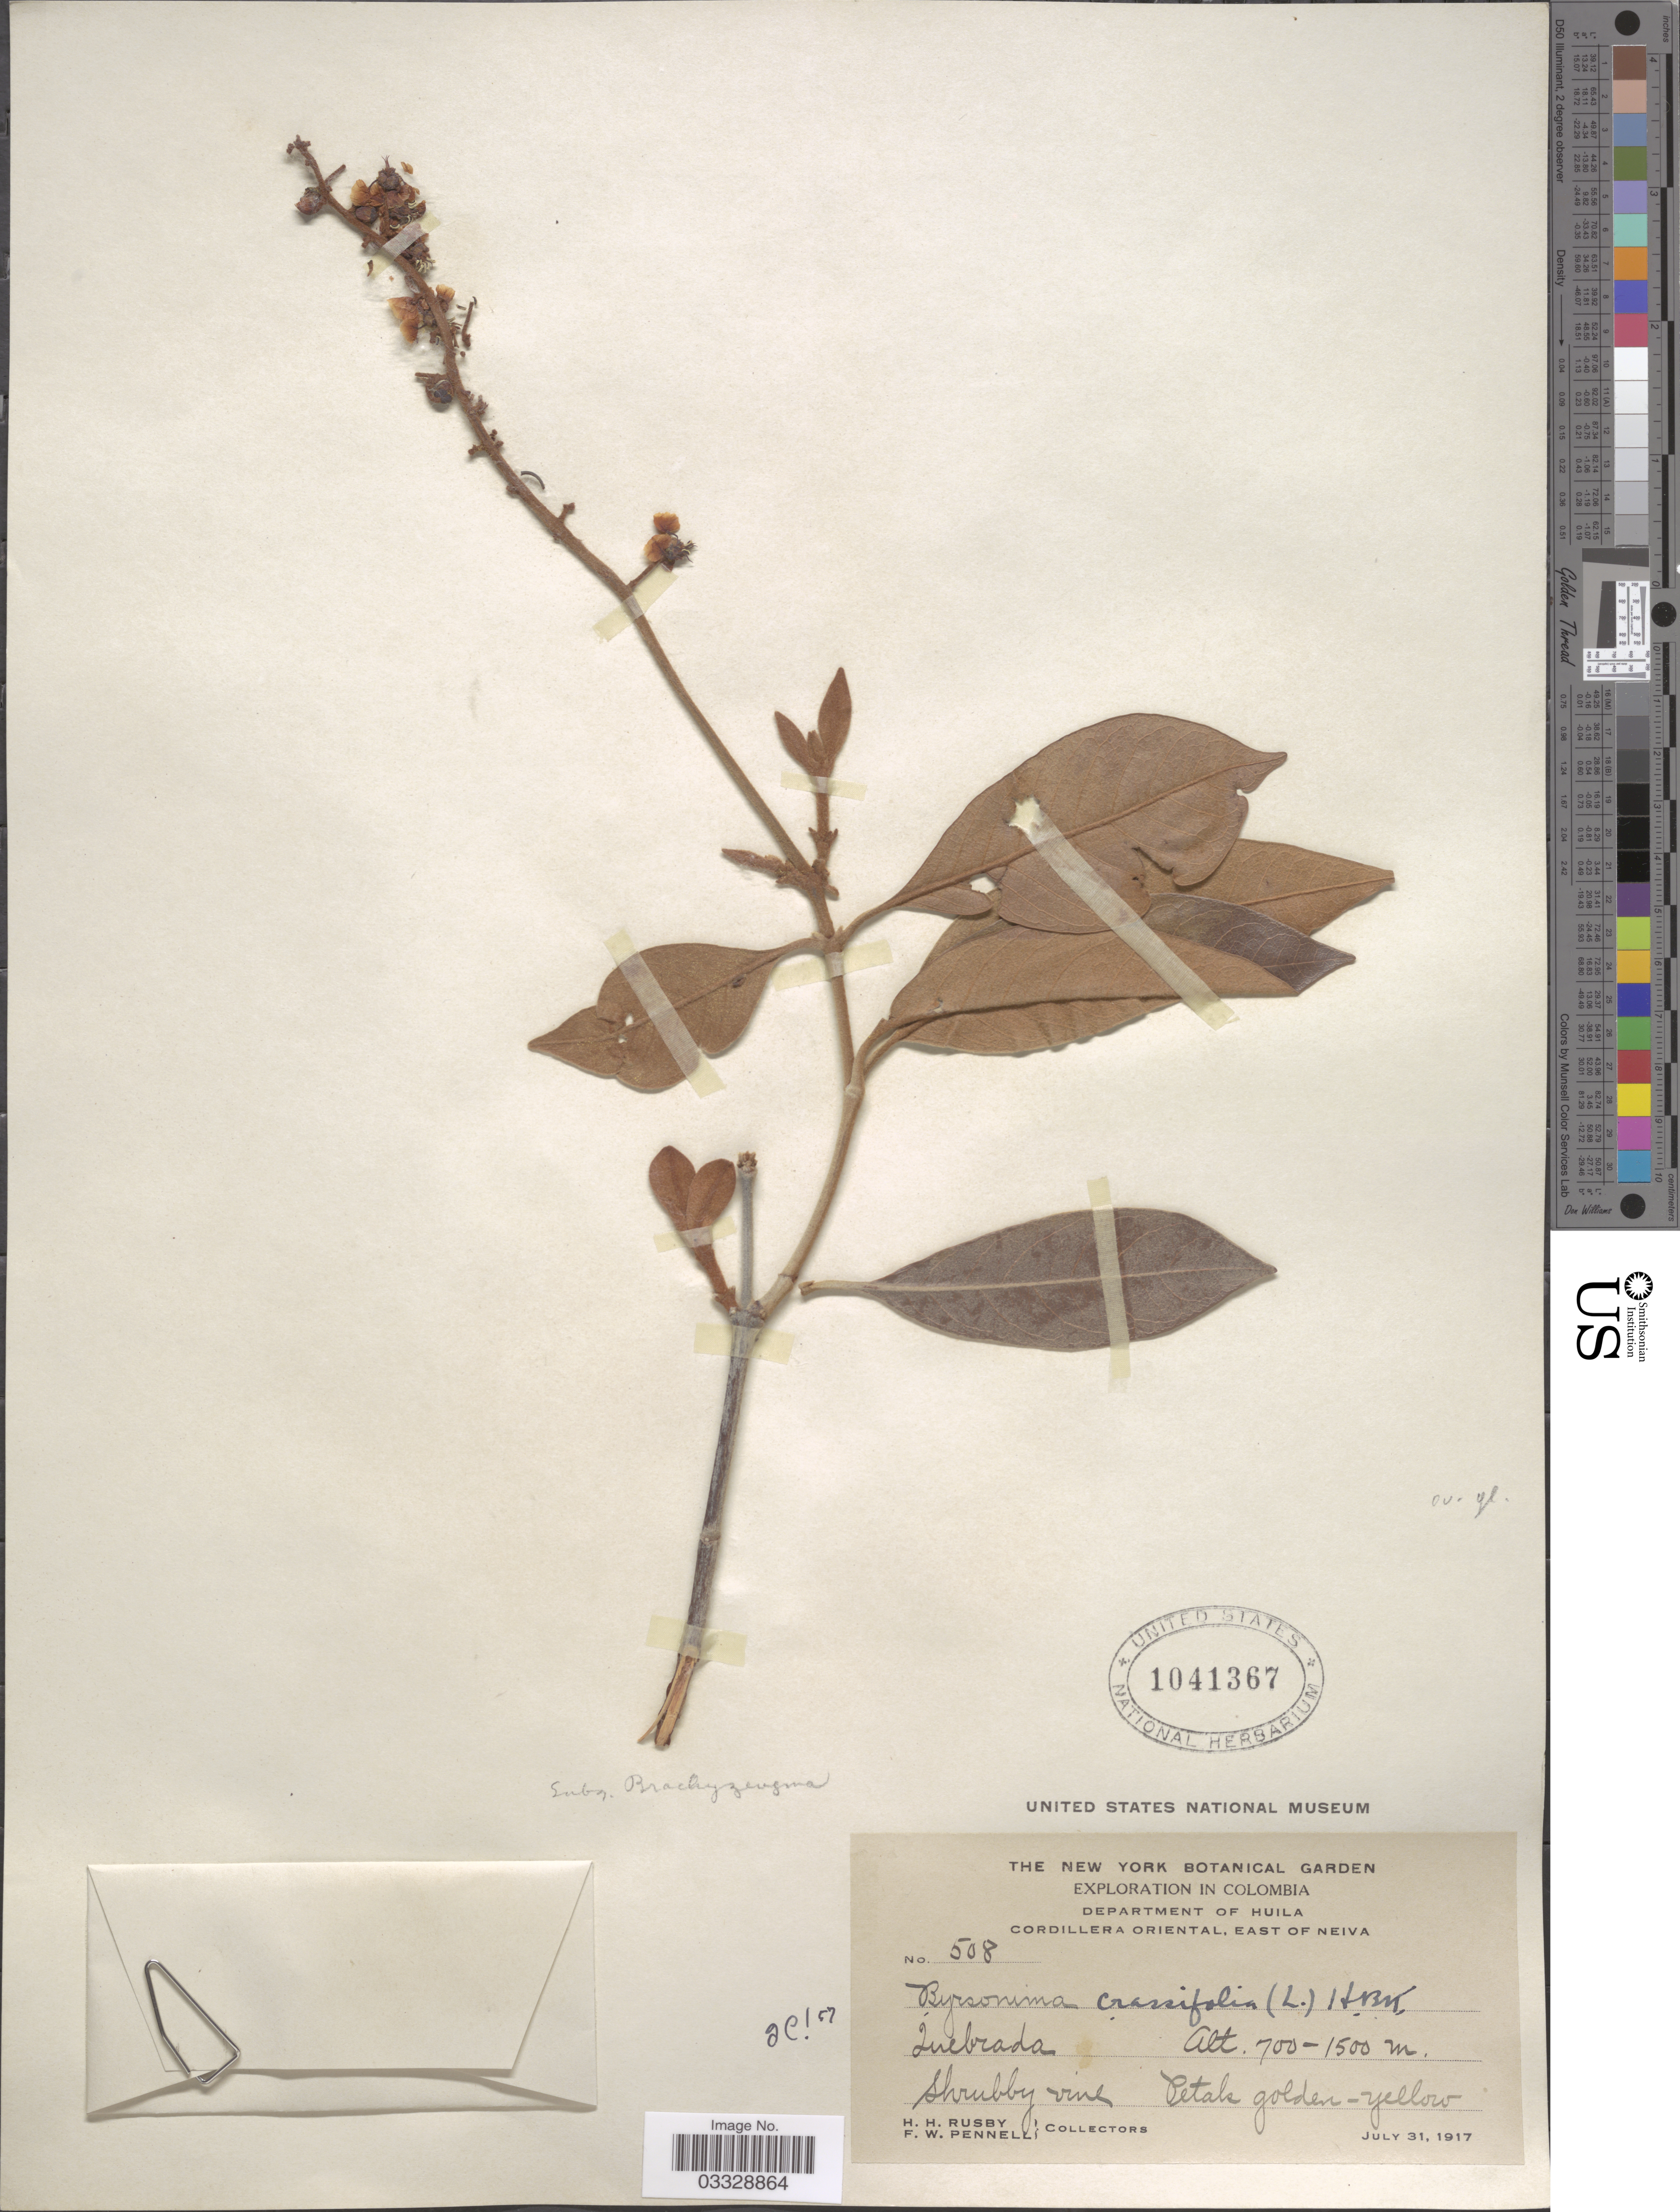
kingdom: Plantae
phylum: Tracheophyta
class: Magnoliopsida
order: Malpighiales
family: Malpighiaceae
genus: Byrsonima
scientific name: Byrsonima crassifolia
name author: (L.) Kunth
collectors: H. H. Rusby & F. W. Pennell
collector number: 508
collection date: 1917-07-31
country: Colombia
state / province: Huila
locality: Department of Huila. Cordillera Oriental, East of Neiva. Quebrada.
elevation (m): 700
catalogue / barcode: US 1041367